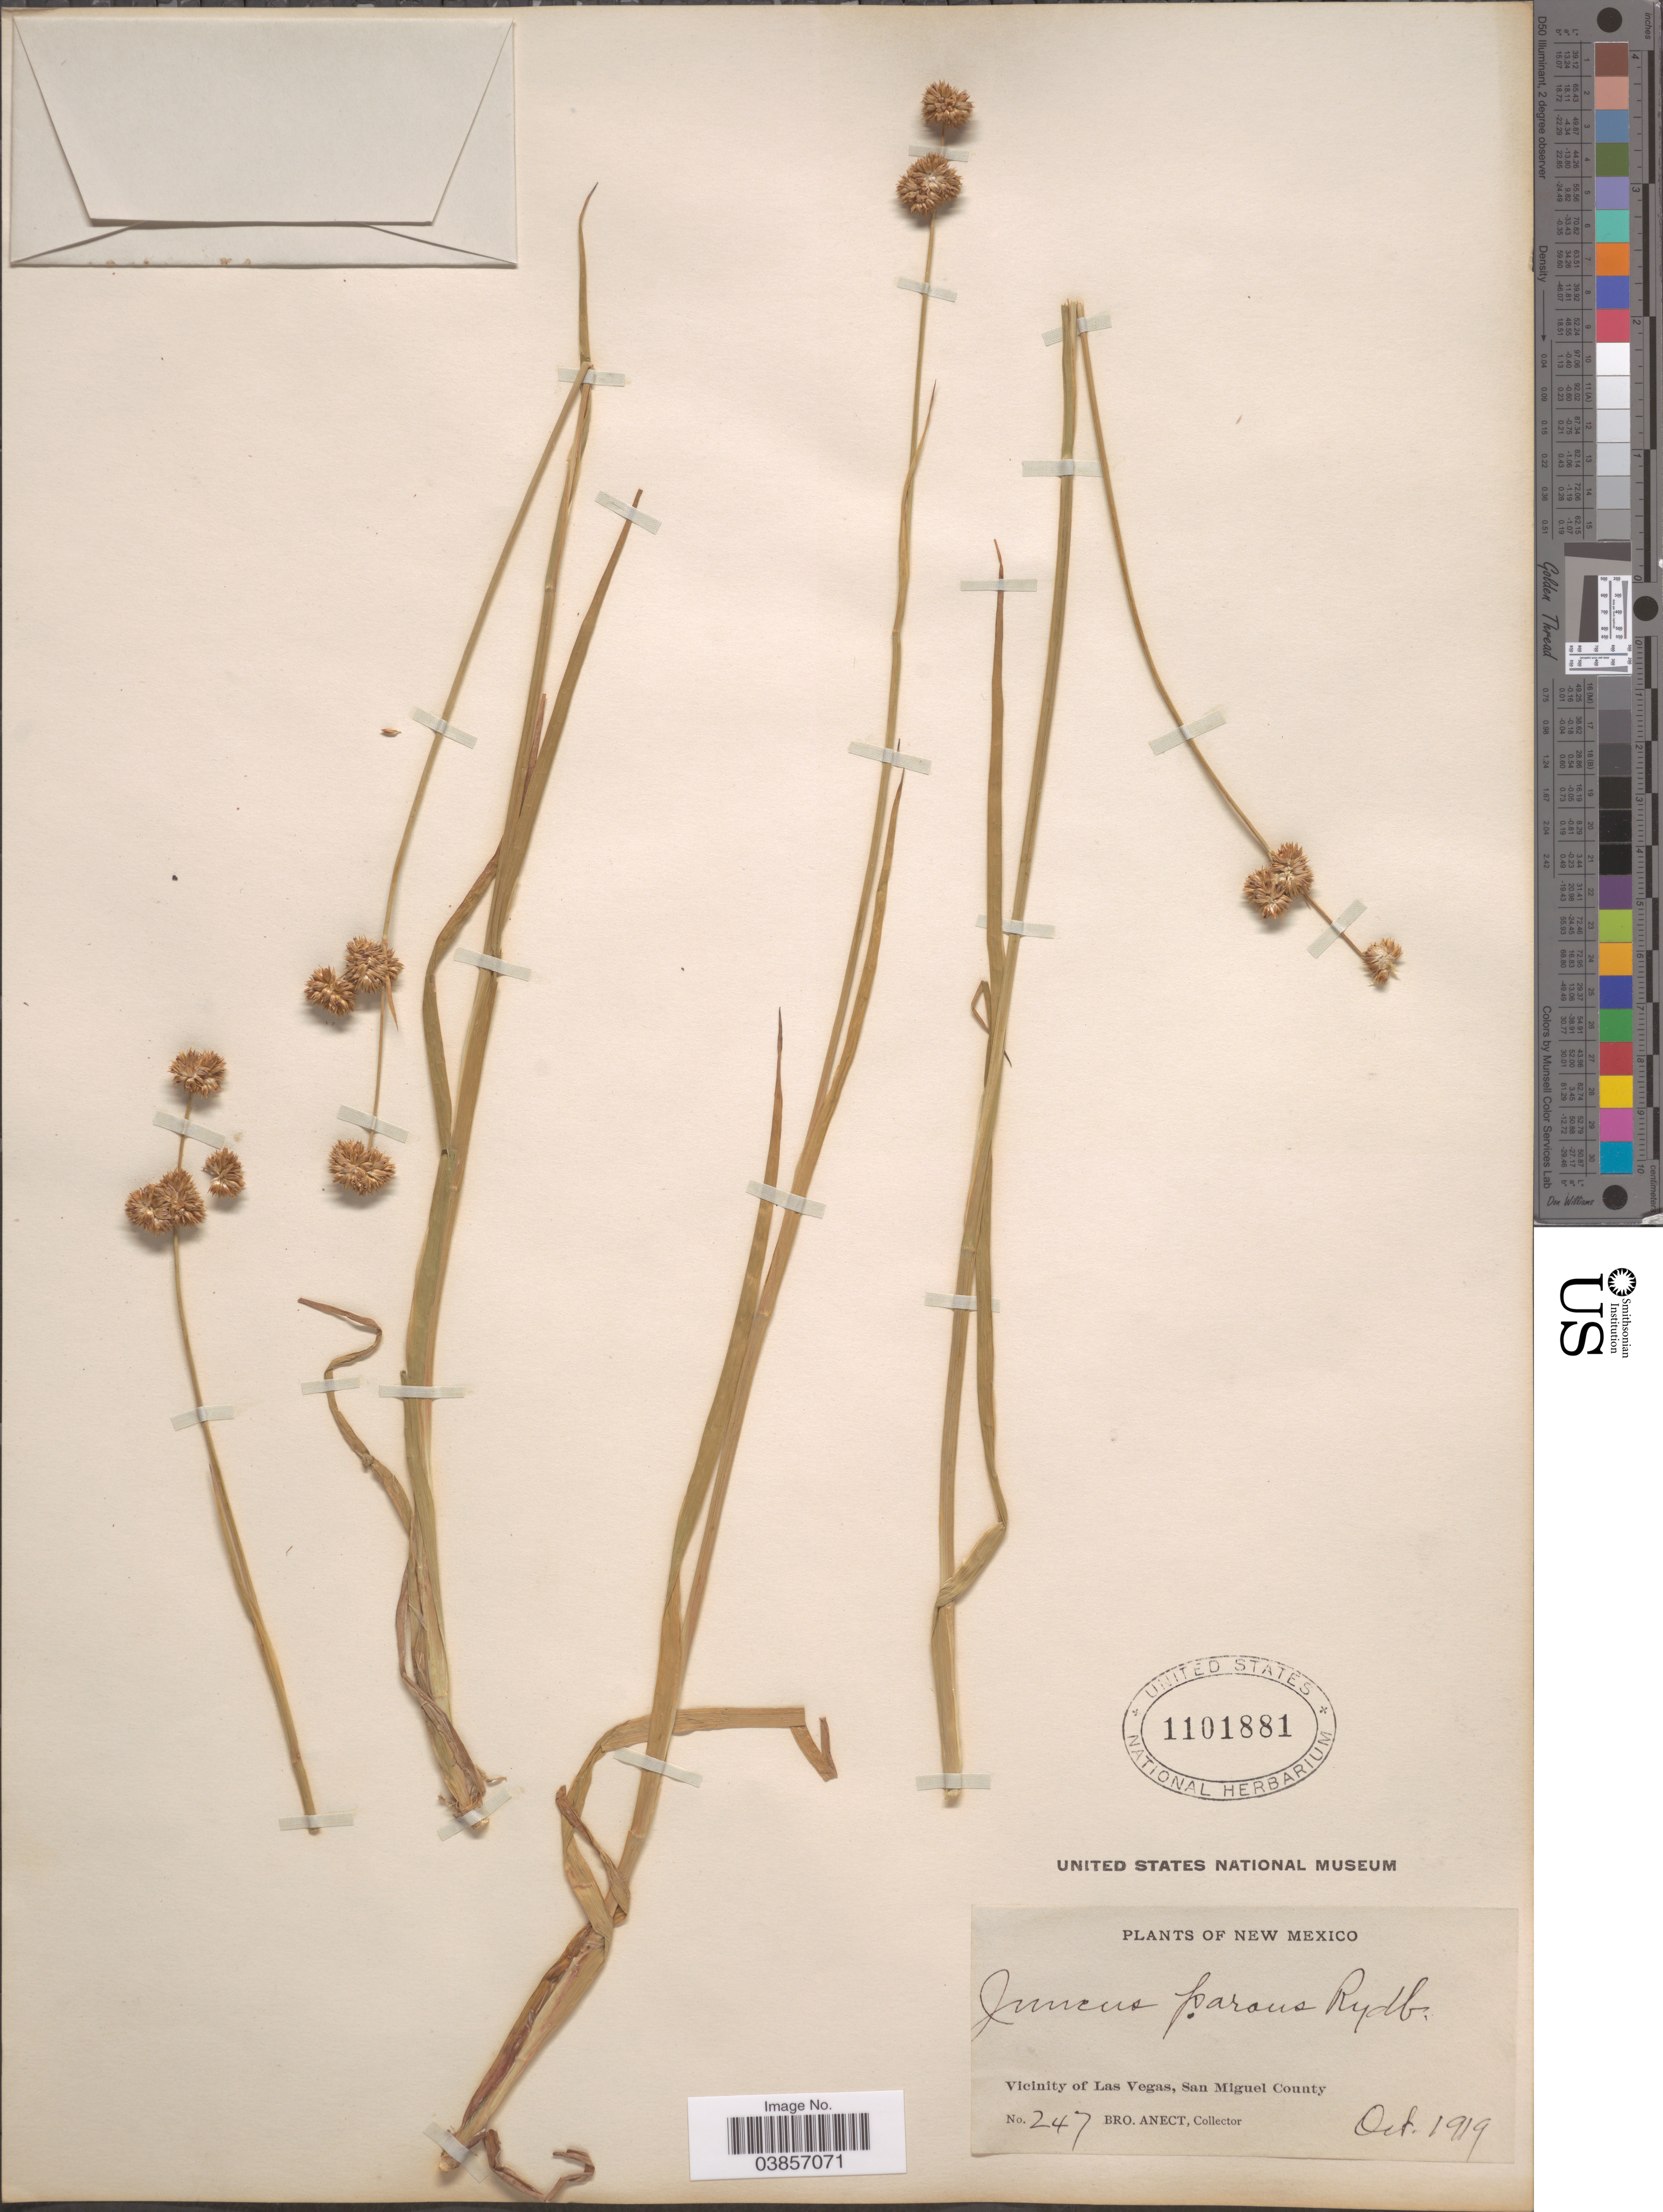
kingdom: Plantae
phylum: Tracheophyta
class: Liliopsida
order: Poales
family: Juncaceae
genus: Juncus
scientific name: Juncus saximontanus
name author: A. Nelson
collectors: B. Anect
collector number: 247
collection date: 1919-10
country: United States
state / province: New Mexico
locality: Vicinity of Las Vegas, San Miguel County.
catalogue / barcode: US 1101881